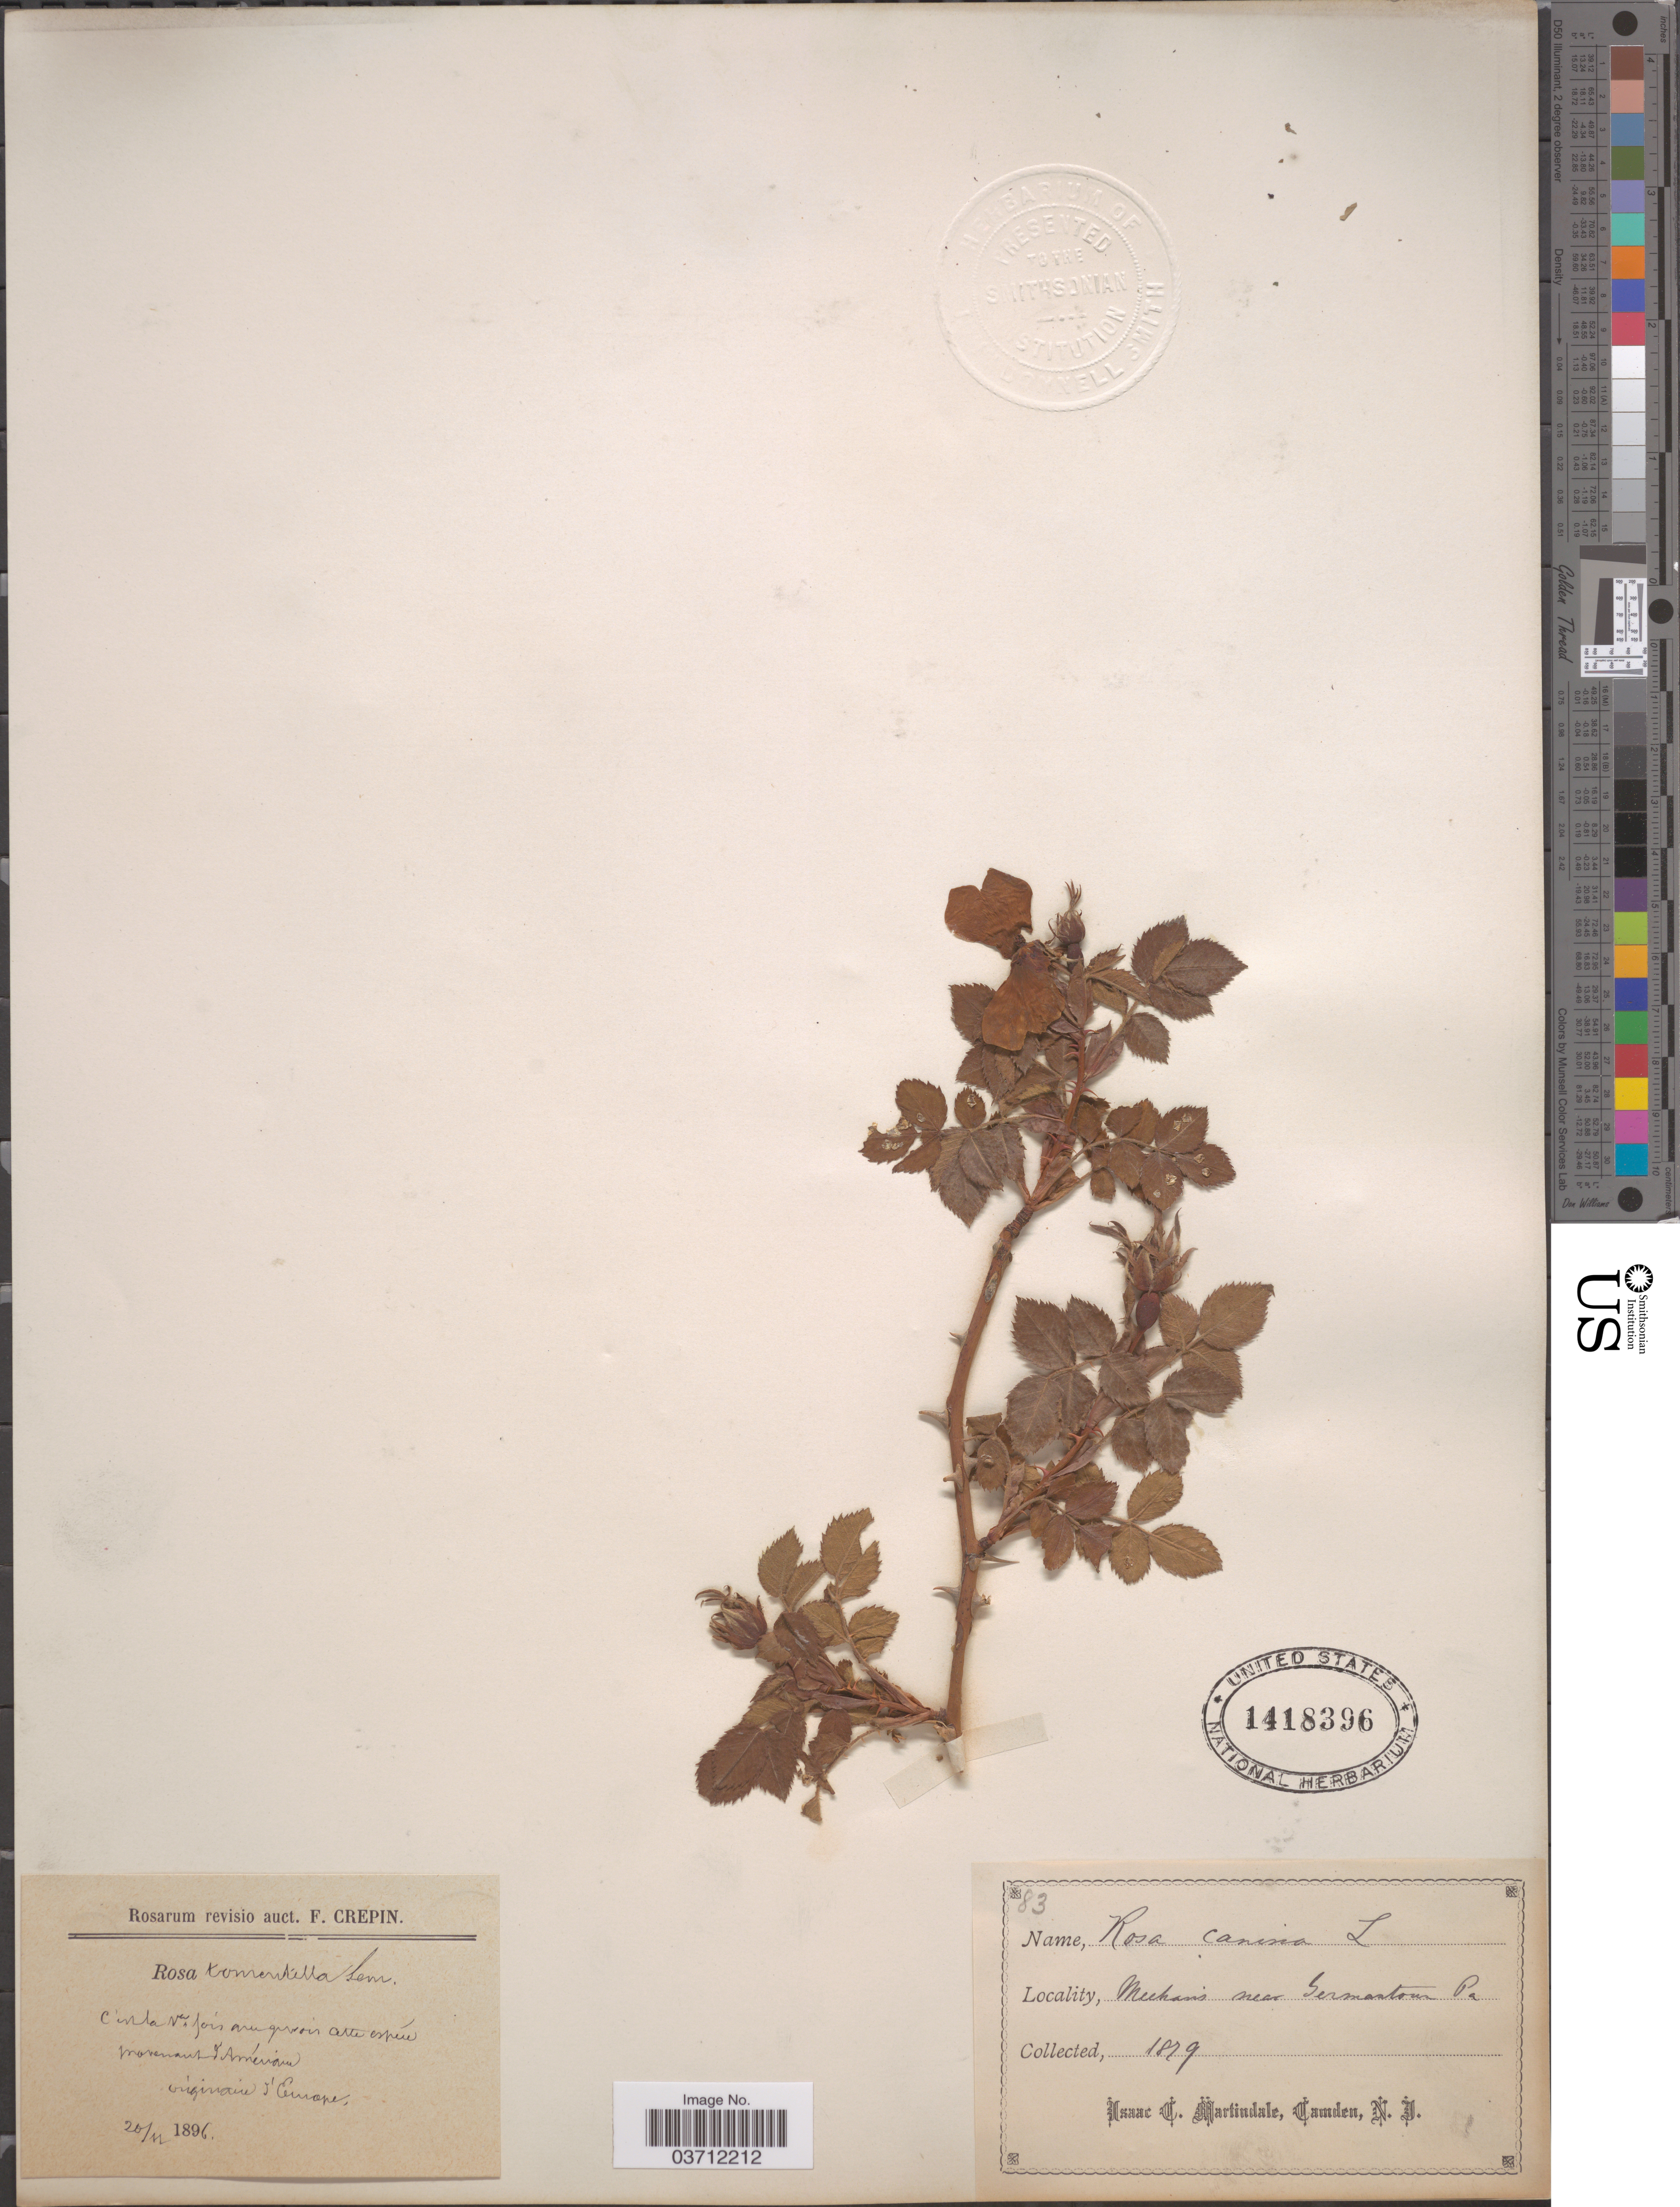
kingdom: Plantae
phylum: Tracheophyta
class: Magnoliopsida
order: Rosales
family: Rosaceae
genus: Rosa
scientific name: Rosa tomentella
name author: Léman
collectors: I. C. Martindale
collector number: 83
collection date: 1879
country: United States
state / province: Pennsylvania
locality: Meehan's near Germantown.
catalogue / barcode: US 1418396